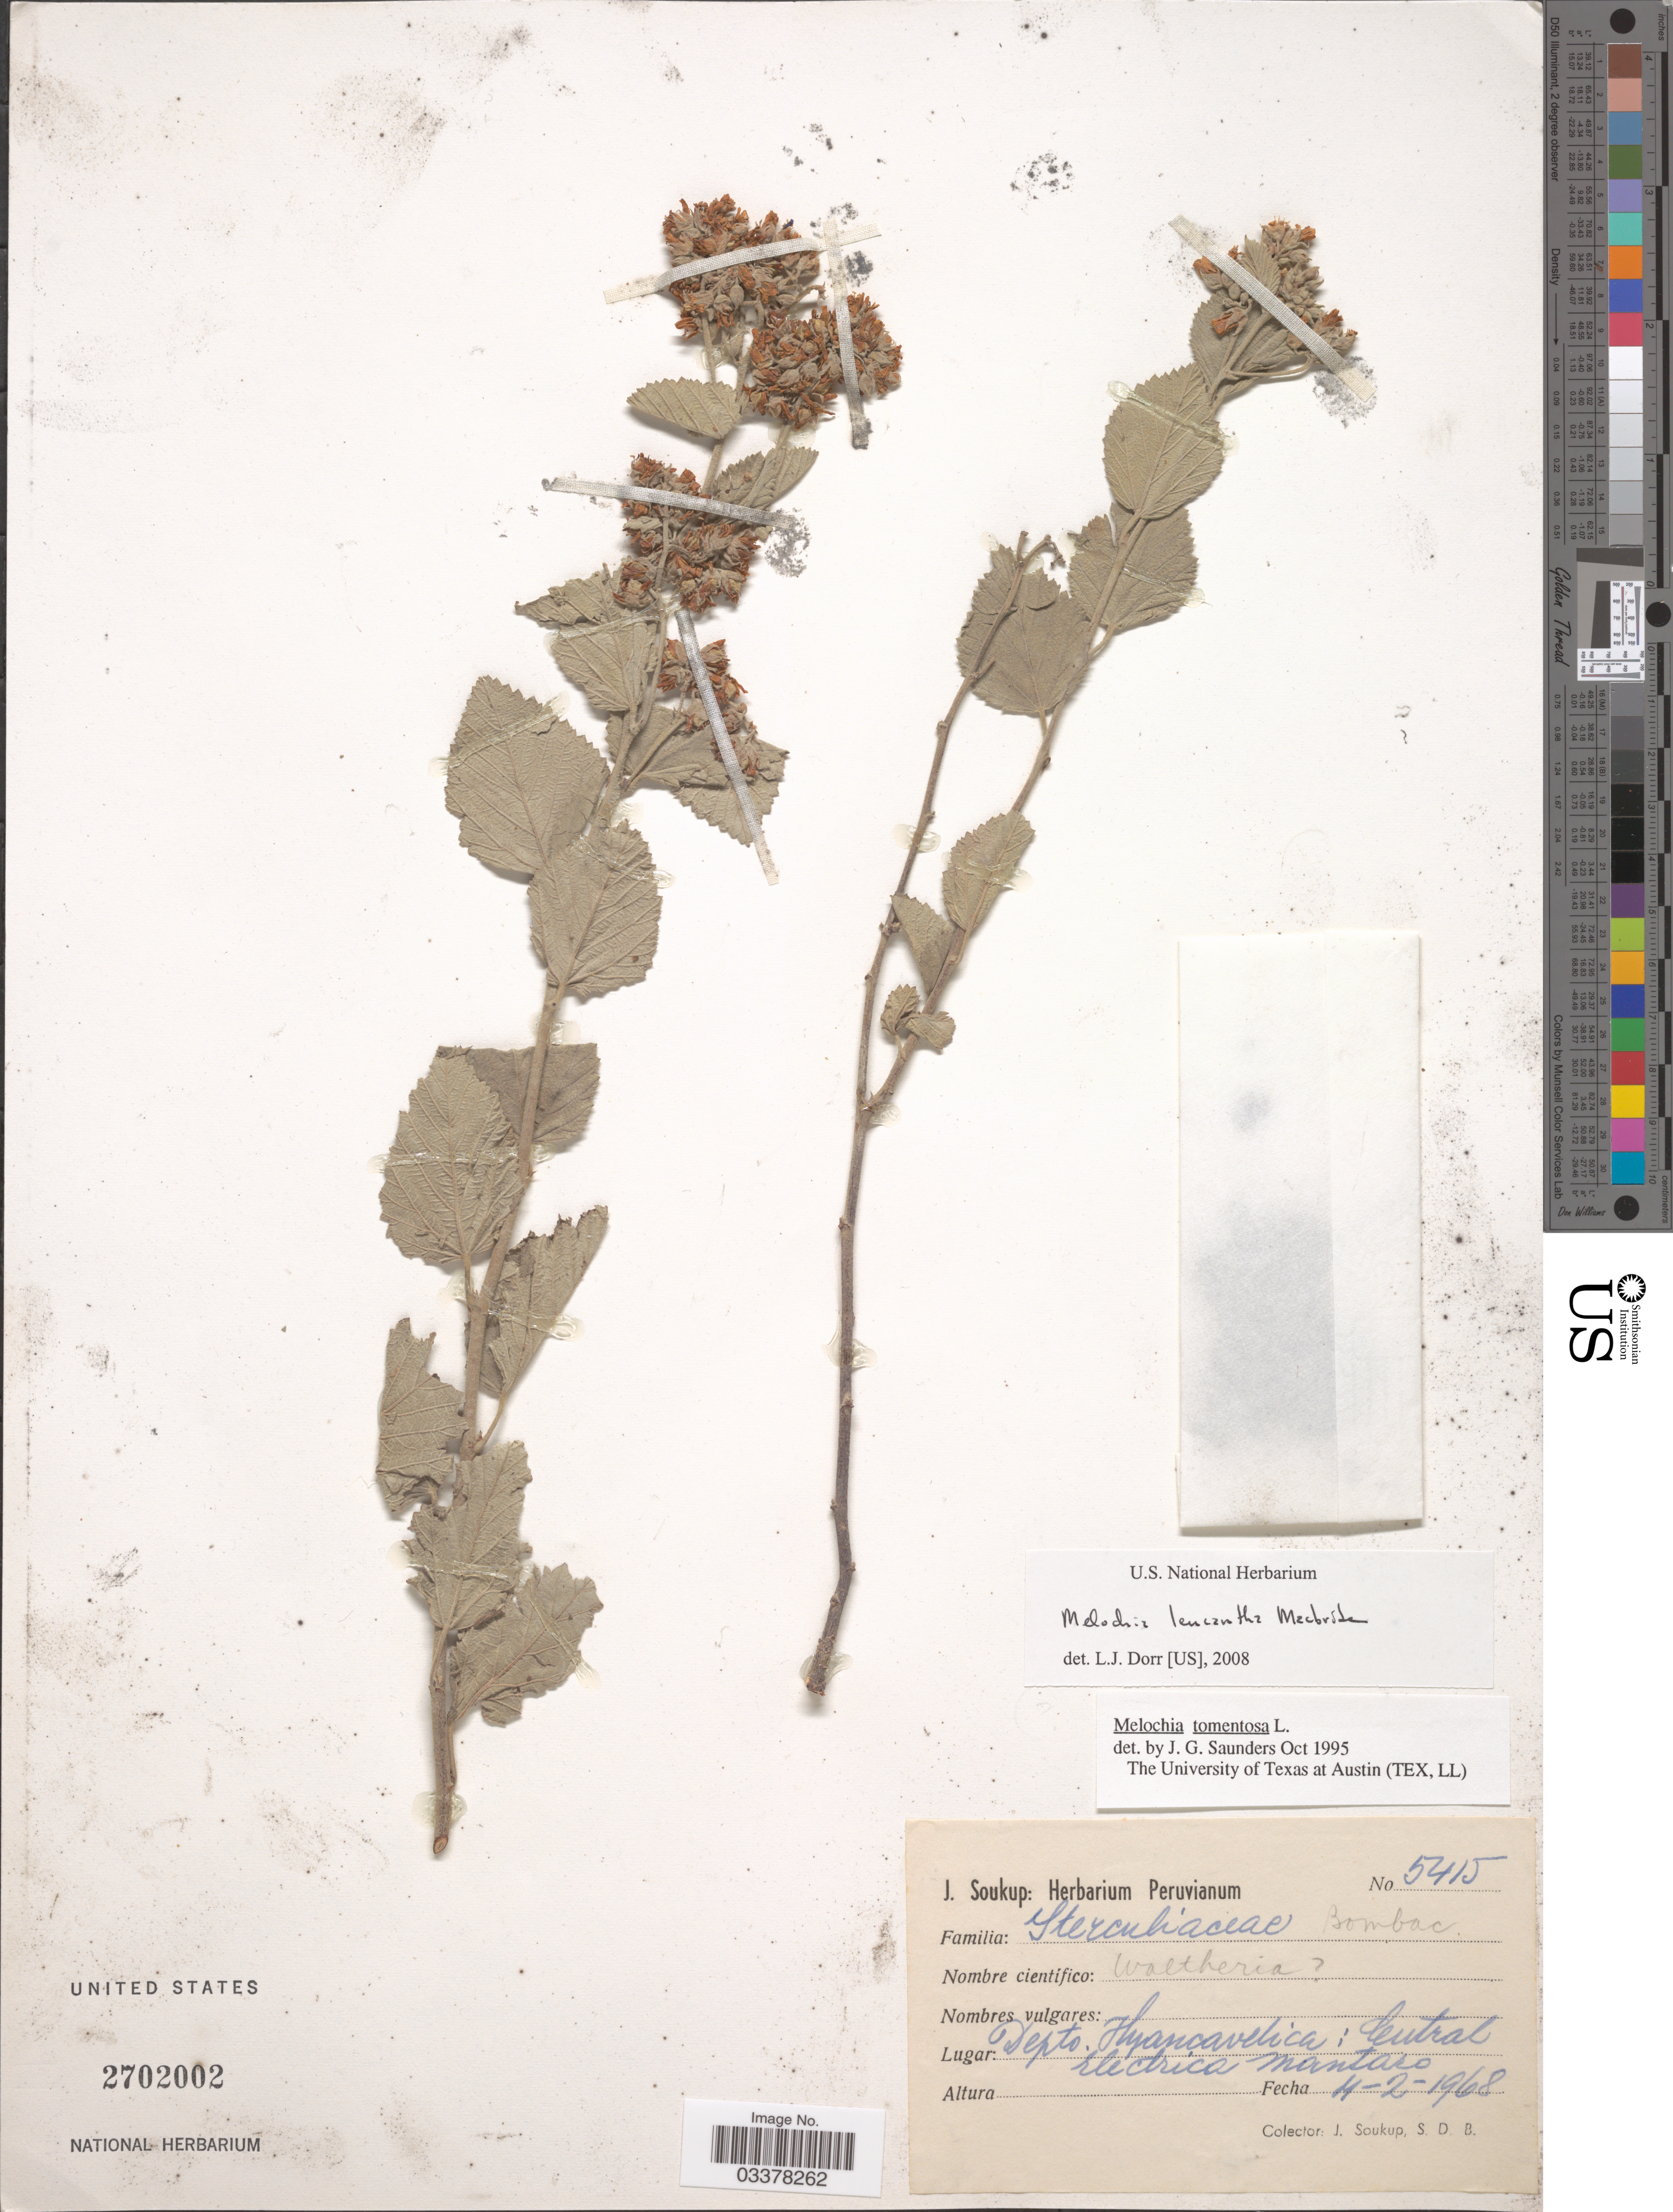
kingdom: Plantae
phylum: Tracheophyta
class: Magnoliopsida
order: Malvales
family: Malvaceae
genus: Melochia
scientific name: Melochia leucantha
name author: J.F. Macbr.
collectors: J. Soukup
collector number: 5415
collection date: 1968-02-04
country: Peru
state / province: Huancavelica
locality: Depto. Huancavelica: Central Electrica Mantaco.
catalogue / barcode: US 2702002